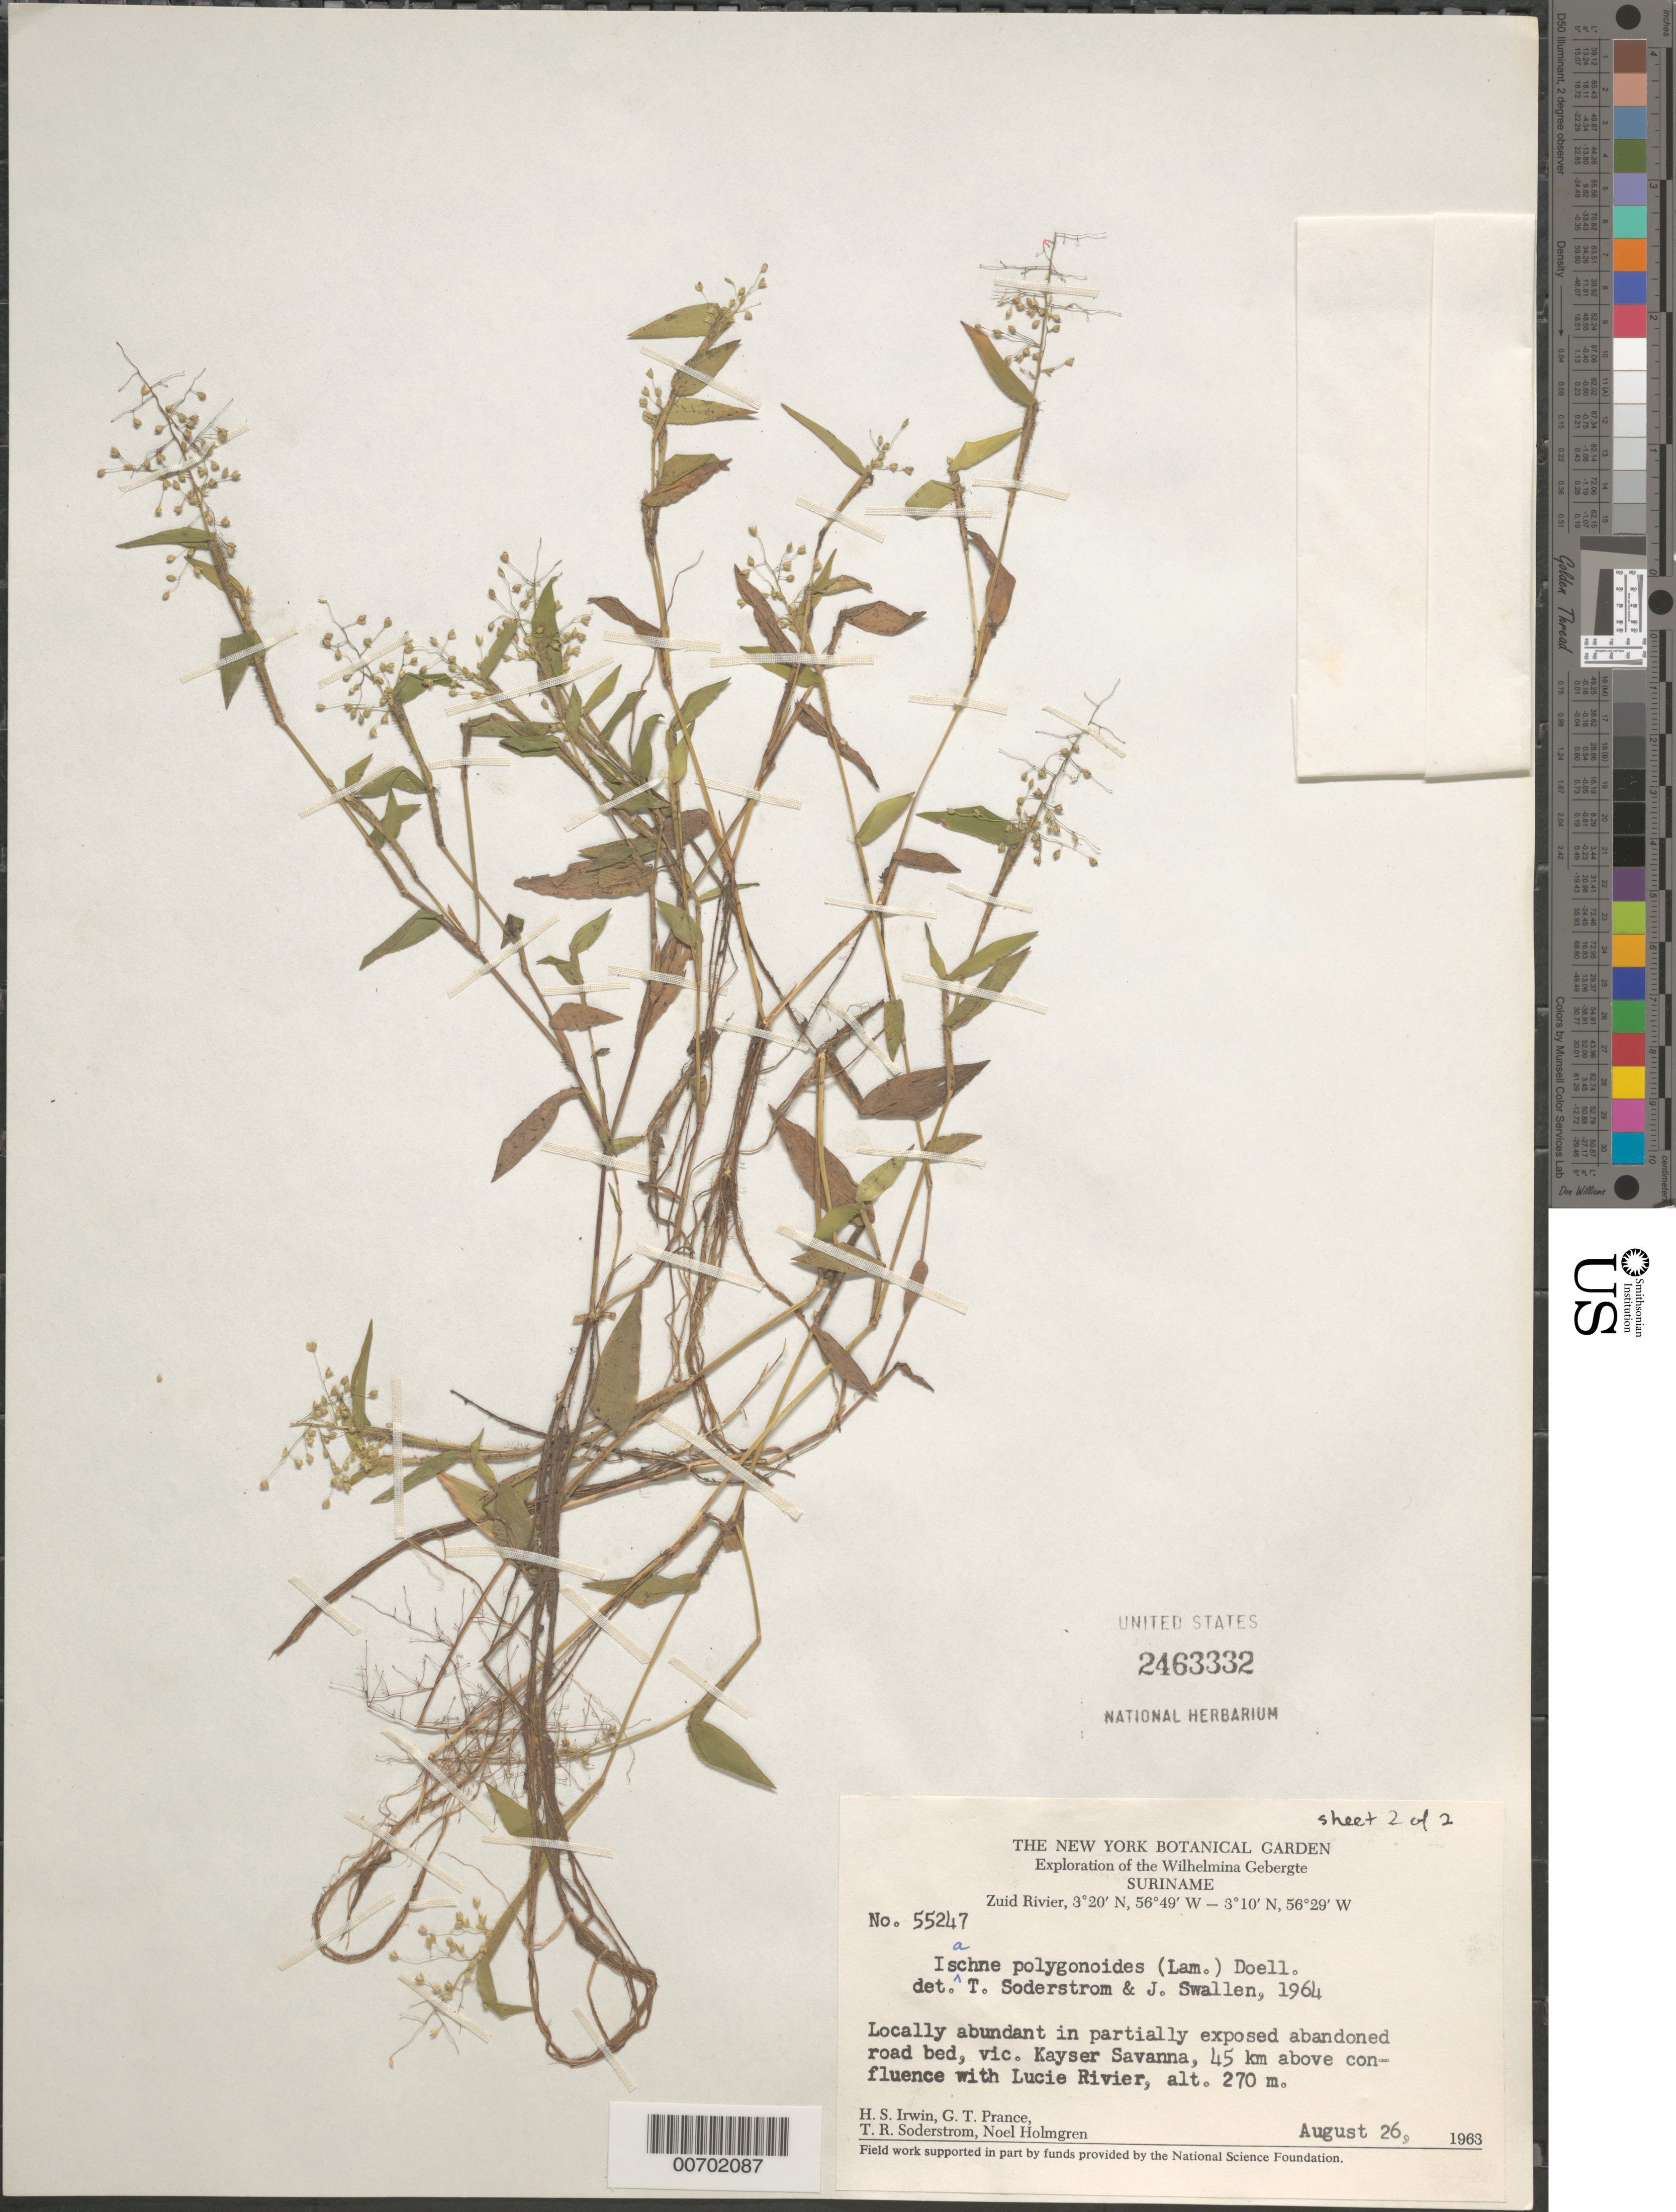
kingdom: Plantae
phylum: Tracheophyta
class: Liliopsida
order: Poales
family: Poaceae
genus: Isachne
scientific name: Isachne polygonoides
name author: (Lam.) Döll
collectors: H. Irwin, G. T. Prance, T. R. Soderstrom & N. H. Holmgren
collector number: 55247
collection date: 1963-08-26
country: Suriname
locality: Exploration of the Wilhelmina Gebergte. Zuid Rivier. Locally abundant in partially exposed abandoned road bed, vic. Kayser Savanna, 45 km above confluence with Lucie Rivier.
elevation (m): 270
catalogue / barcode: US 2463332